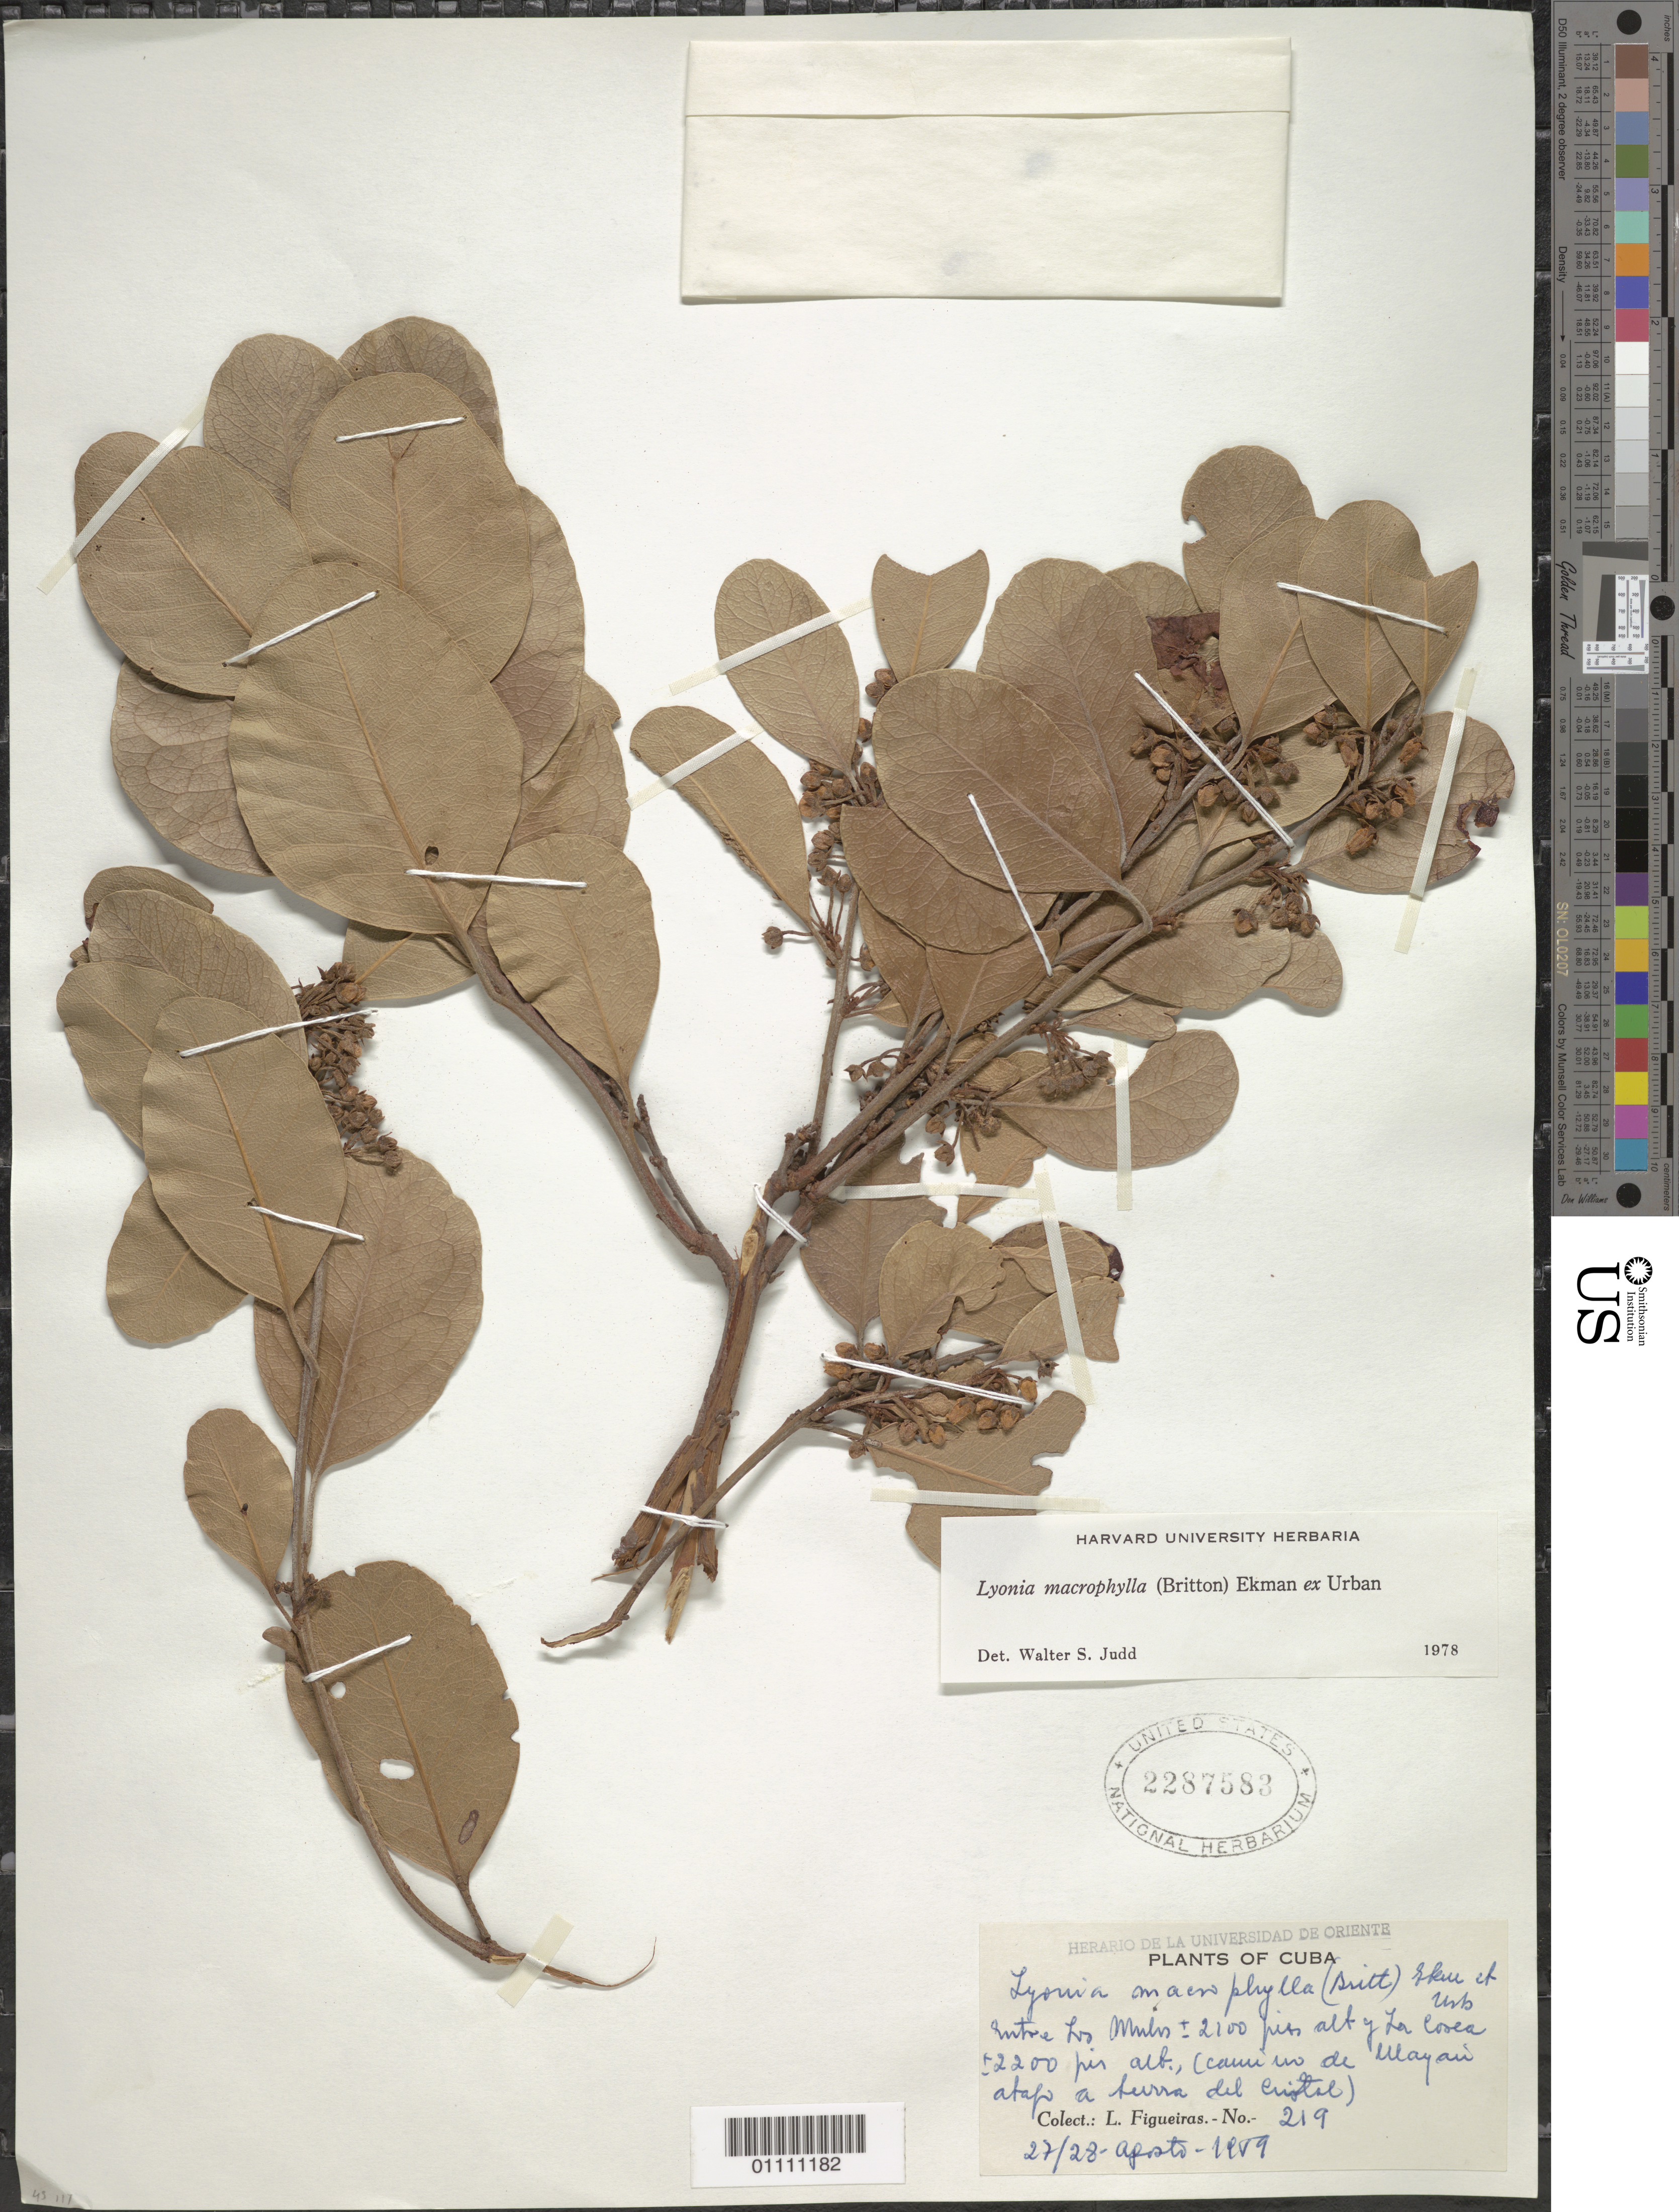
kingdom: Plantae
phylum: Tracheophyta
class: Magnoliopsida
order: Ericales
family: Ericaceae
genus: Lyonia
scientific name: Lyonia macrophylla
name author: (Britton) Ekman ex Urb.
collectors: M. López Figueiras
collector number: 219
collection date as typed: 27 Aug 1959 and 28 Aug 1959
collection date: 1959-08-27,1959-08-28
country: Cuba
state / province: Santiago de Cuba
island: Cuba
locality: Entre Los Mulis y La Corea, cauri ins de Wayau atafs a Sierra del Cristal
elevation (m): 640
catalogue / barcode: US 2287583